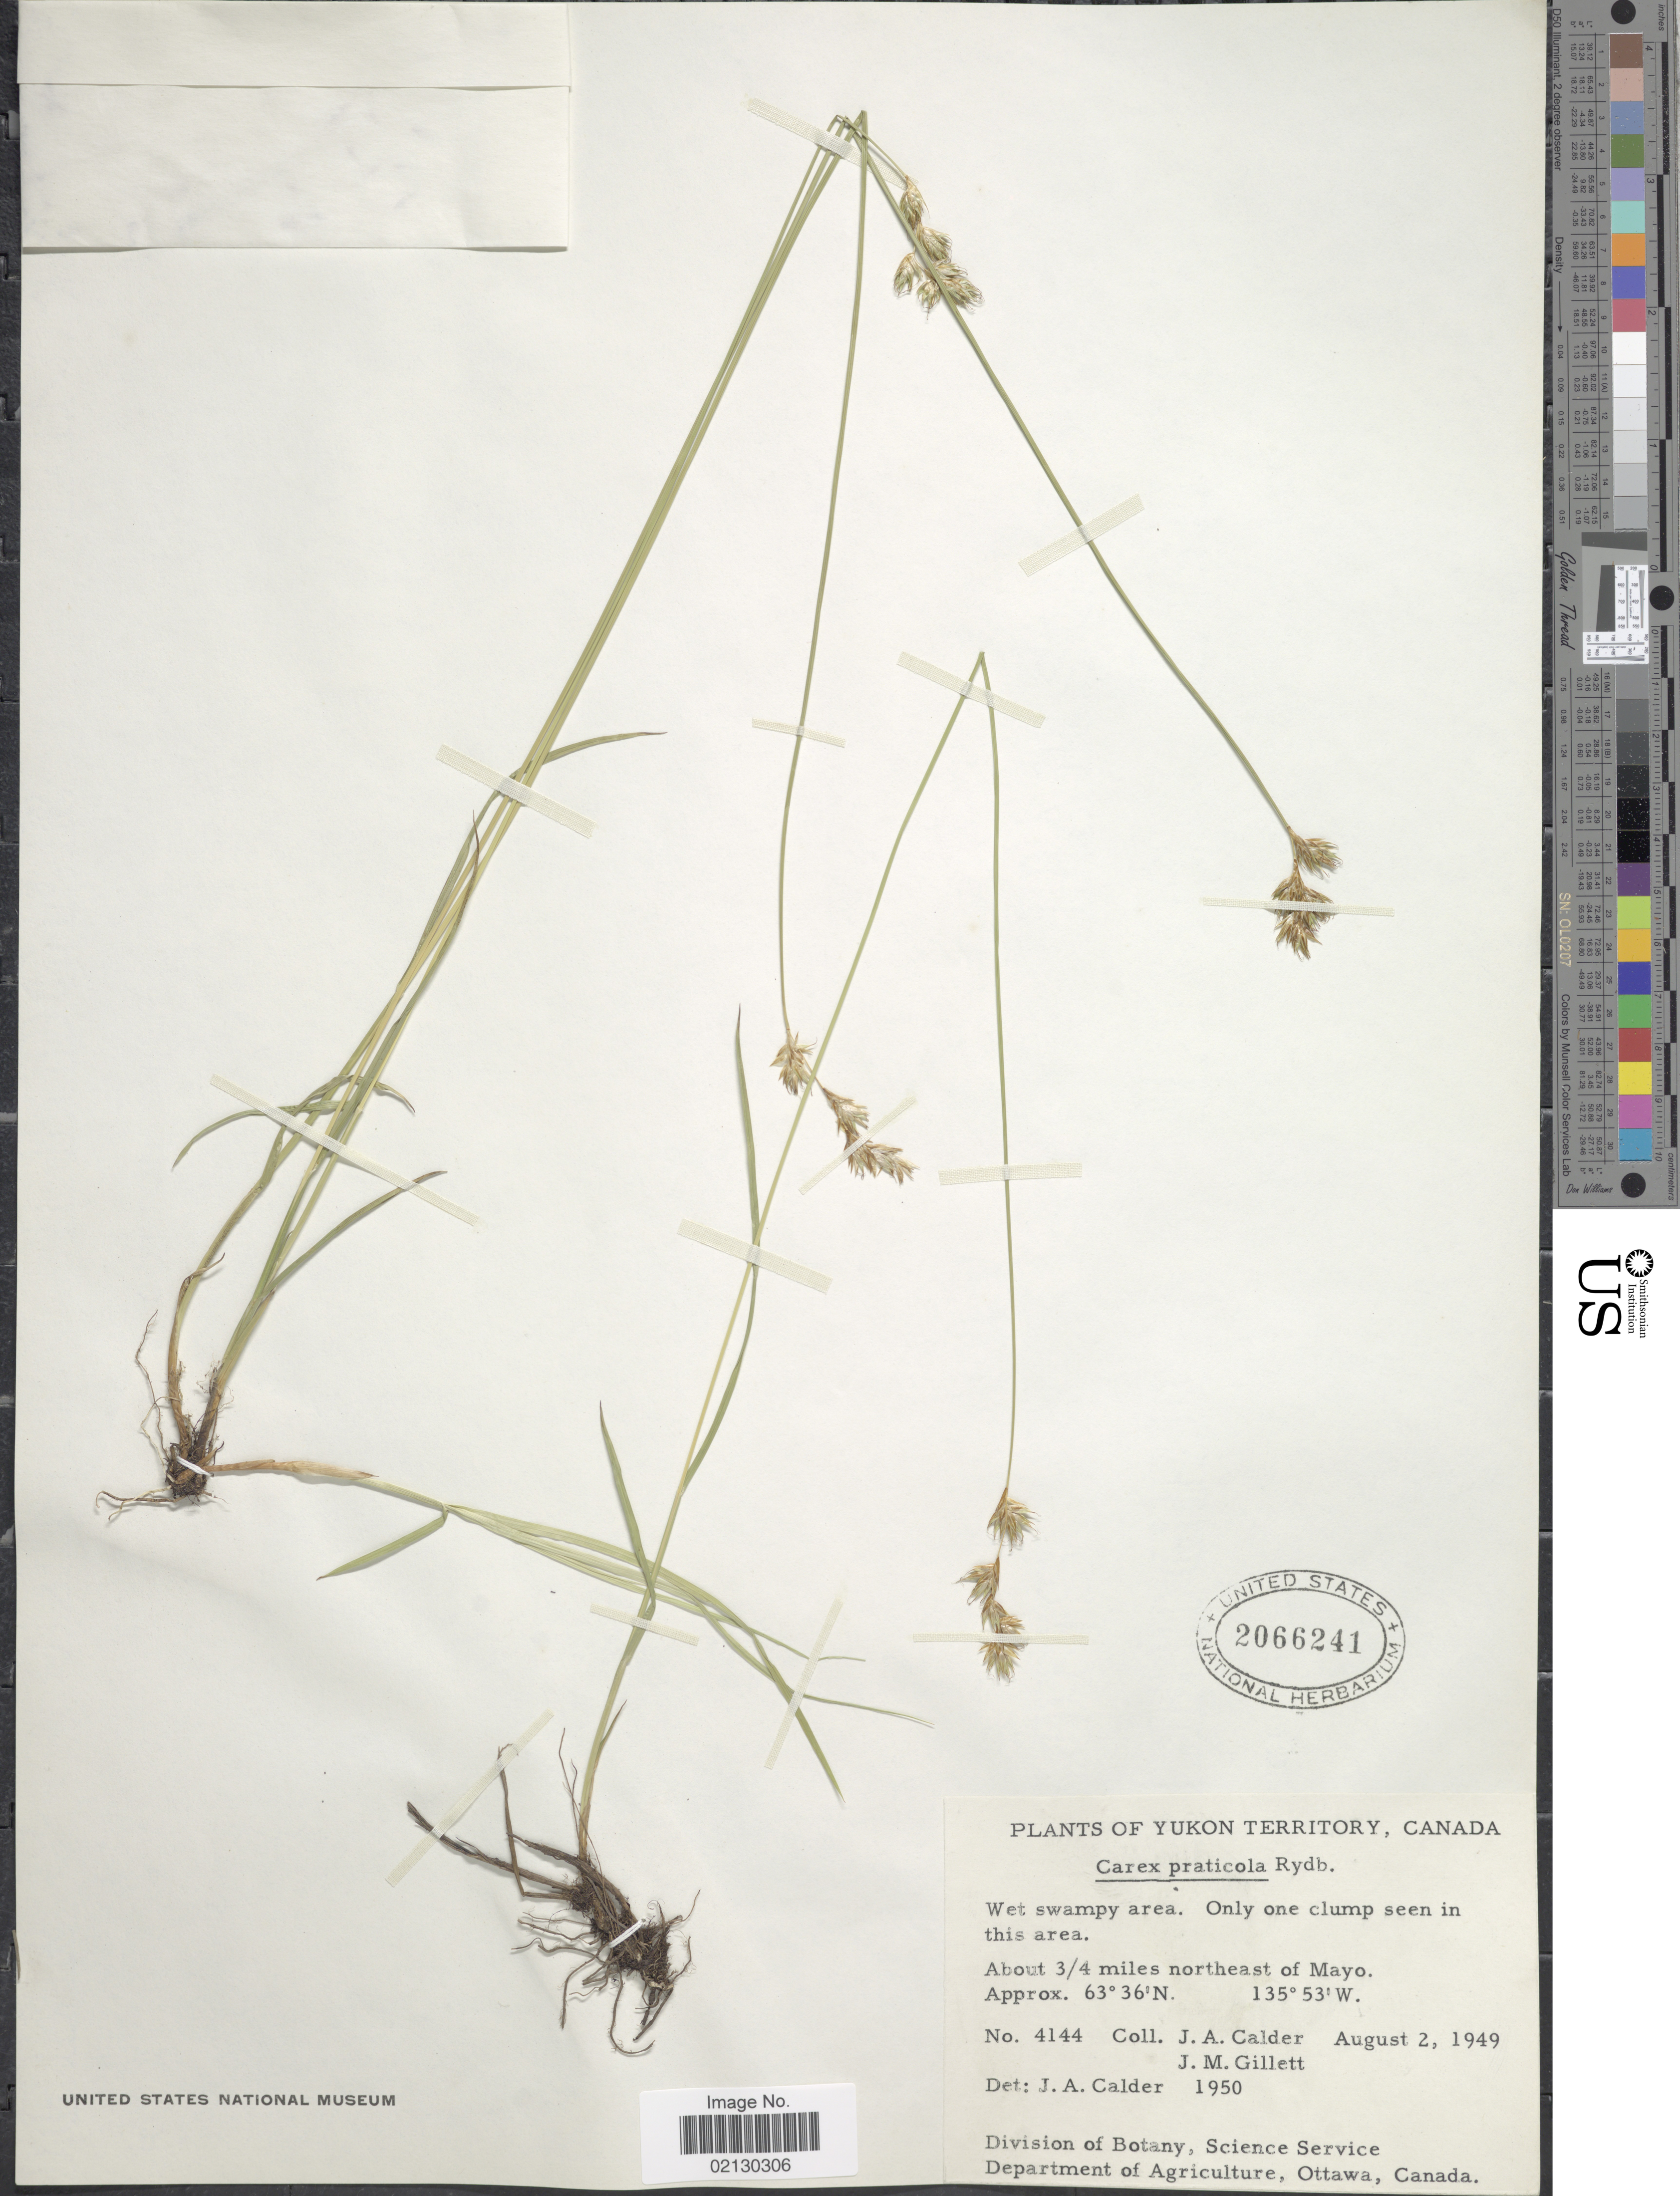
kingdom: Plantae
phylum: Tracheophyta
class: Liliopsida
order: Poales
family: Cyperaceae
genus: Carex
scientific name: Carex praticola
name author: Rydb.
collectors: J. A. Calder & J. M. Gillett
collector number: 4144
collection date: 1949-08-02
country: Canada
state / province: Yukon Territory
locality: About 3/4 miles northeast of Mayo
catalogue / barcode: US 2066241